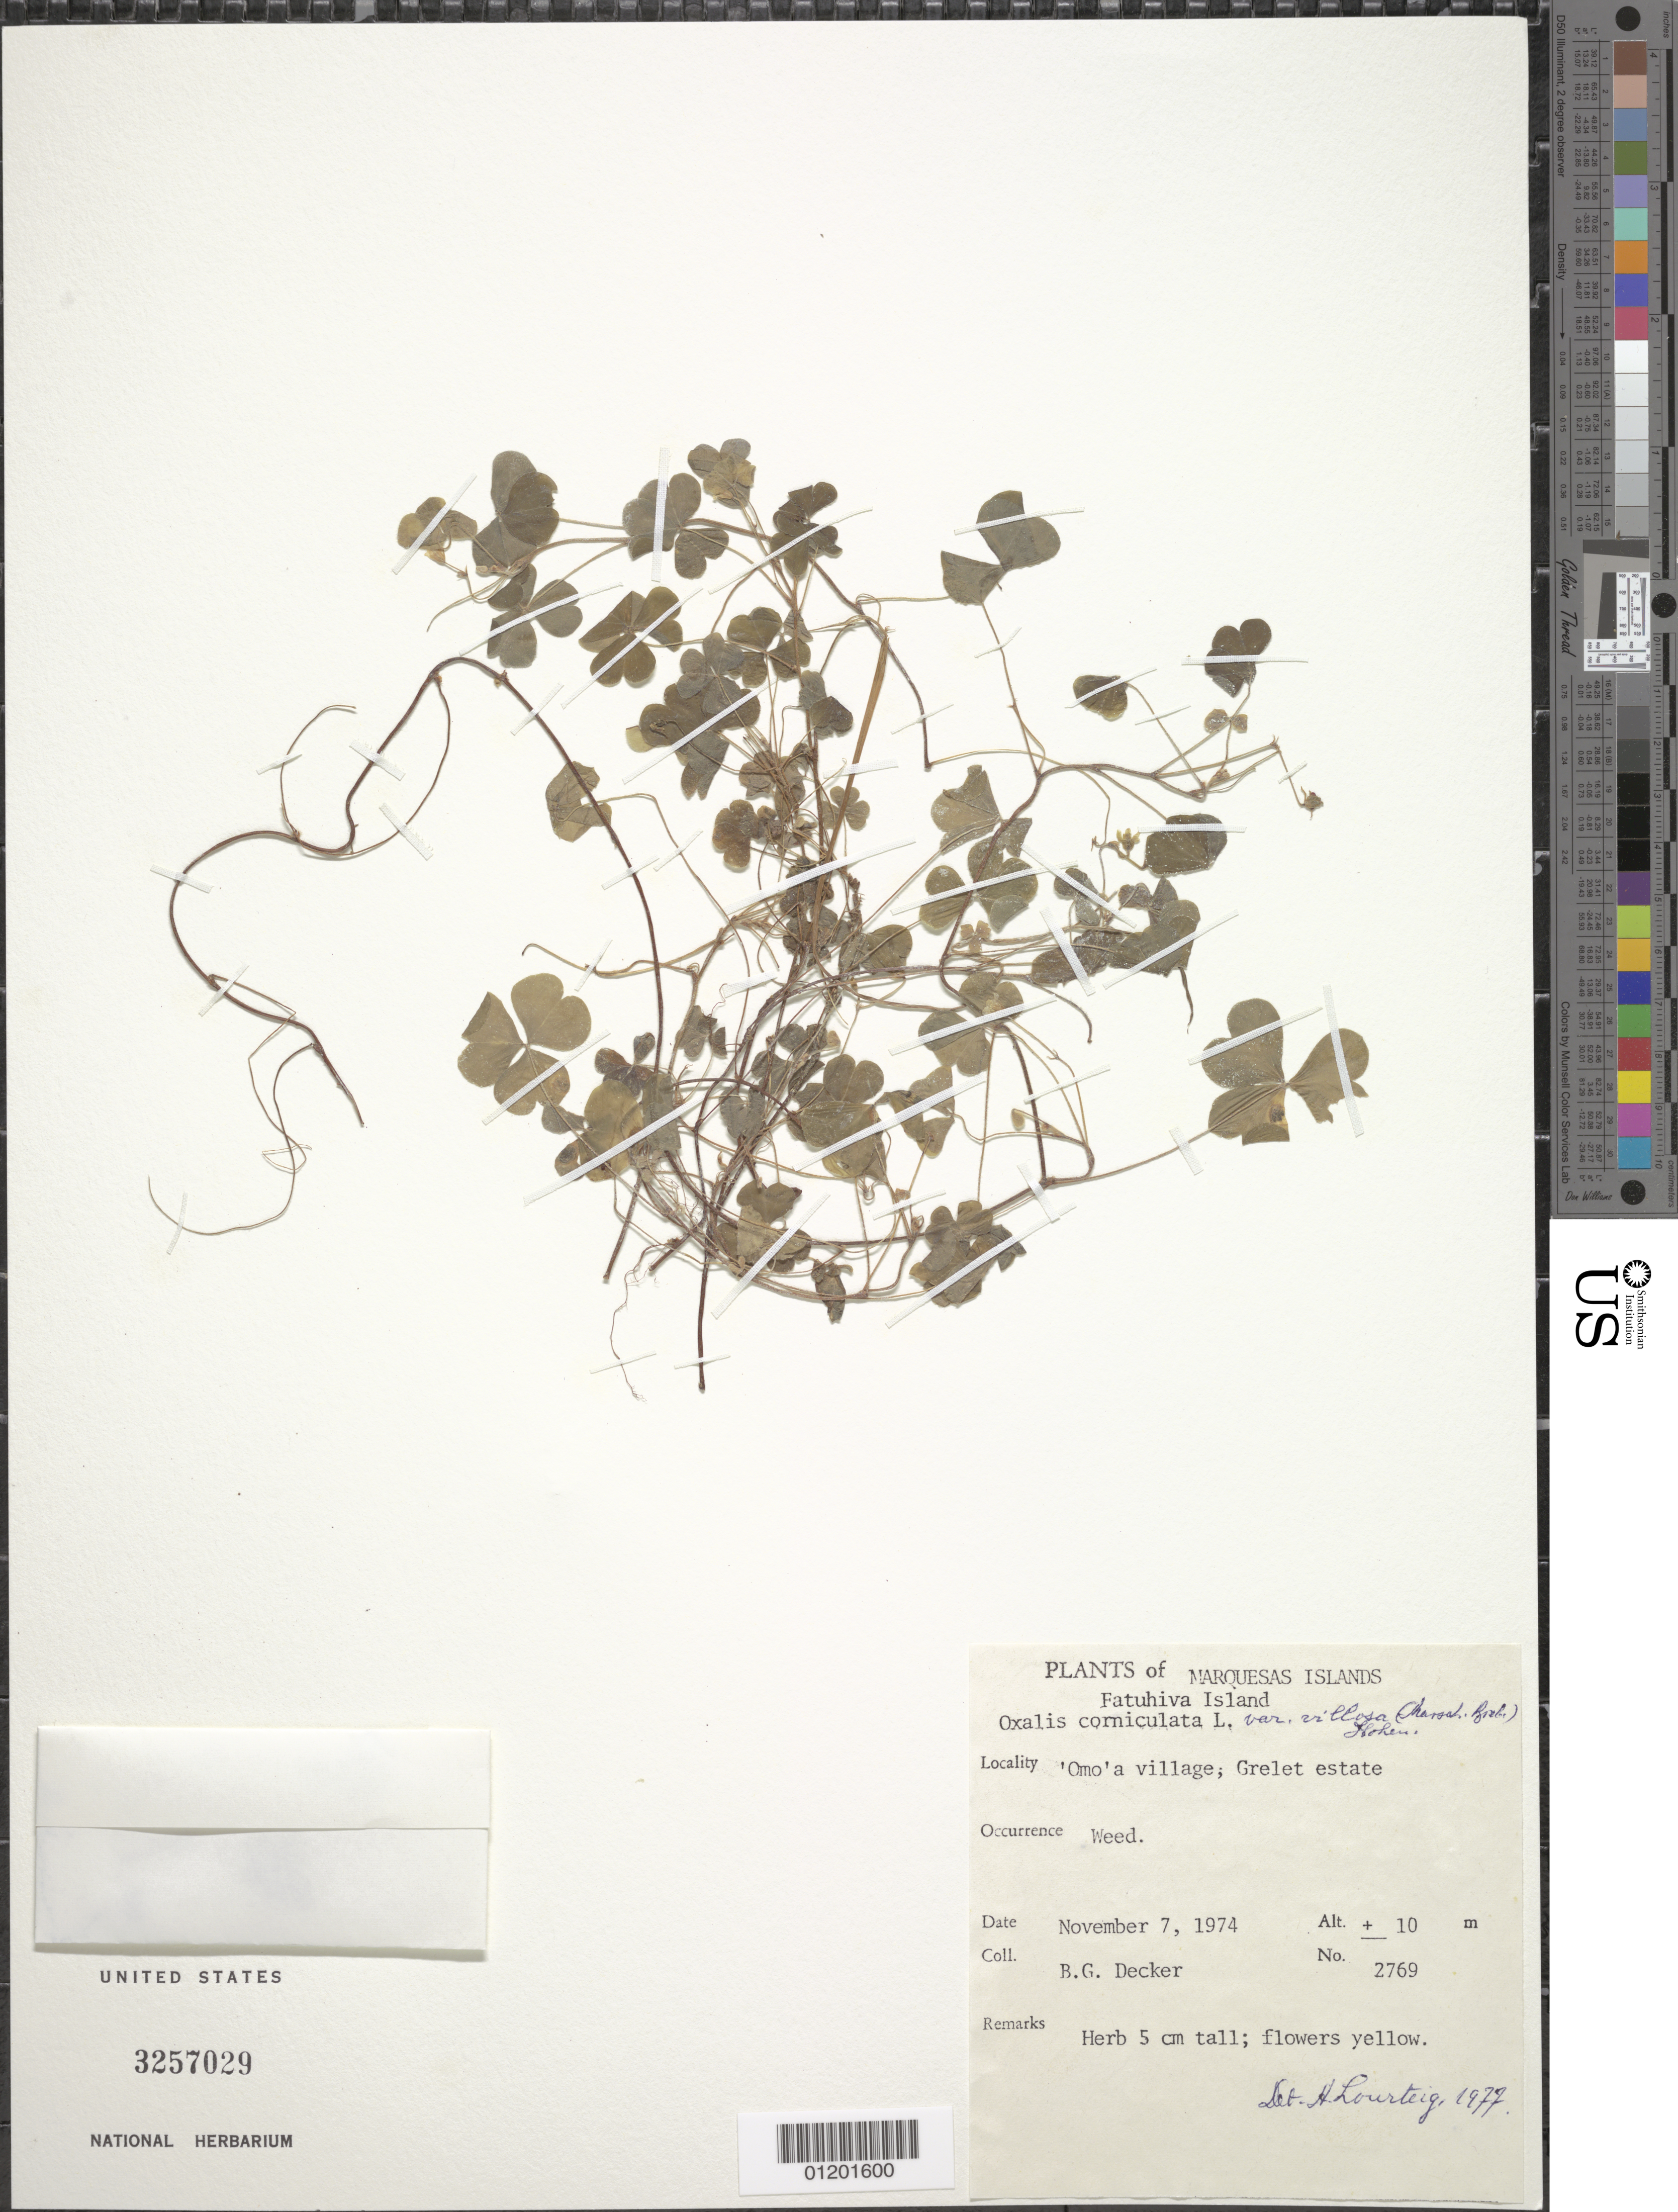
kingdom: Plantae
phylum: Tracheophyta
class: Magnoliopsida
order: Oxalidales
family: Oxalidaceae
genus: Oxalis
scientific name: Oxalis corniculata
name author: L.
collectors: B. G. Decker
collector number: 2769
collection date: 1974-11-07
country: French Polynesia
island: Fatu Hiva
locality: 'Omo'a village, Grelet estate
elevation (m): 10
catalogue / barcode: US 3257029